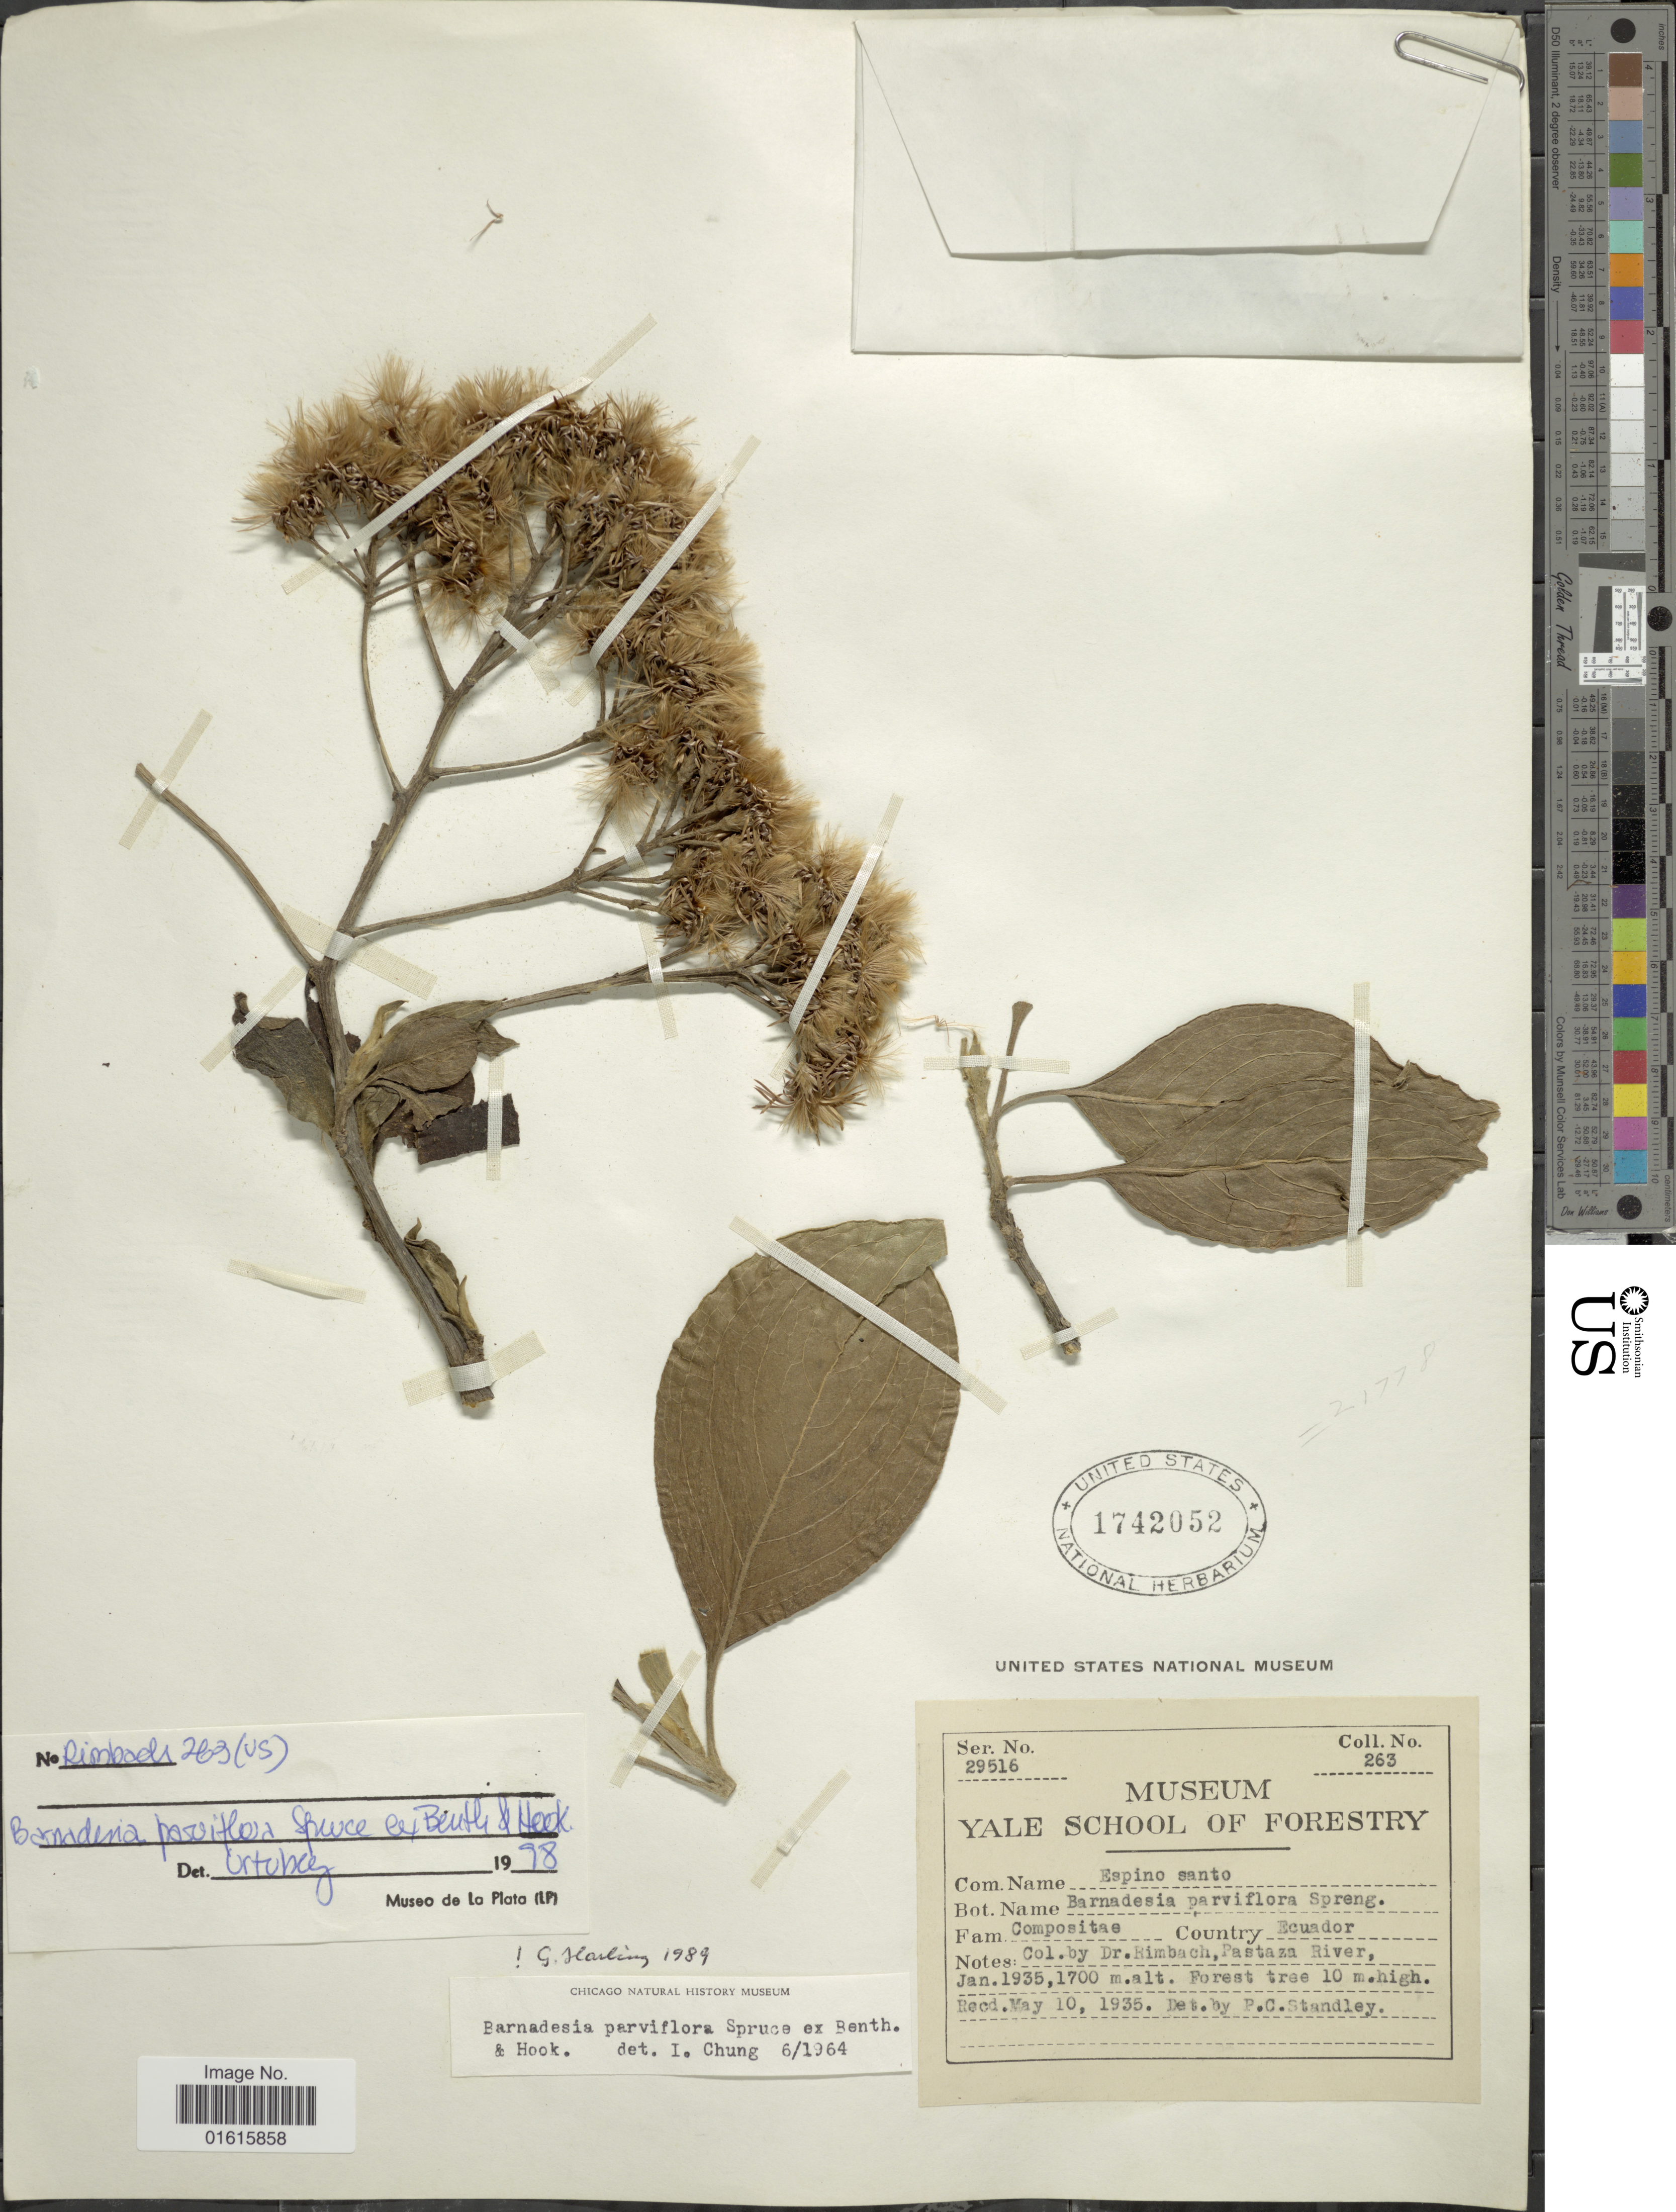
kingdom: Plantae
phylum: Tracheophyta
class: Magnoliopsida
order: Asterales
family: Asteraceae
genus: Barnadesia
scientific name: Barnadesia parviflora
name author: Spruce ex Benth. & Hook. f.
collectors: A. Rimbach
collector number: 263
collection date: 1935-01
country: Ecuador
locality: Pastaza River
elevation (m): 1700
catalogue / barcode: US 1742052